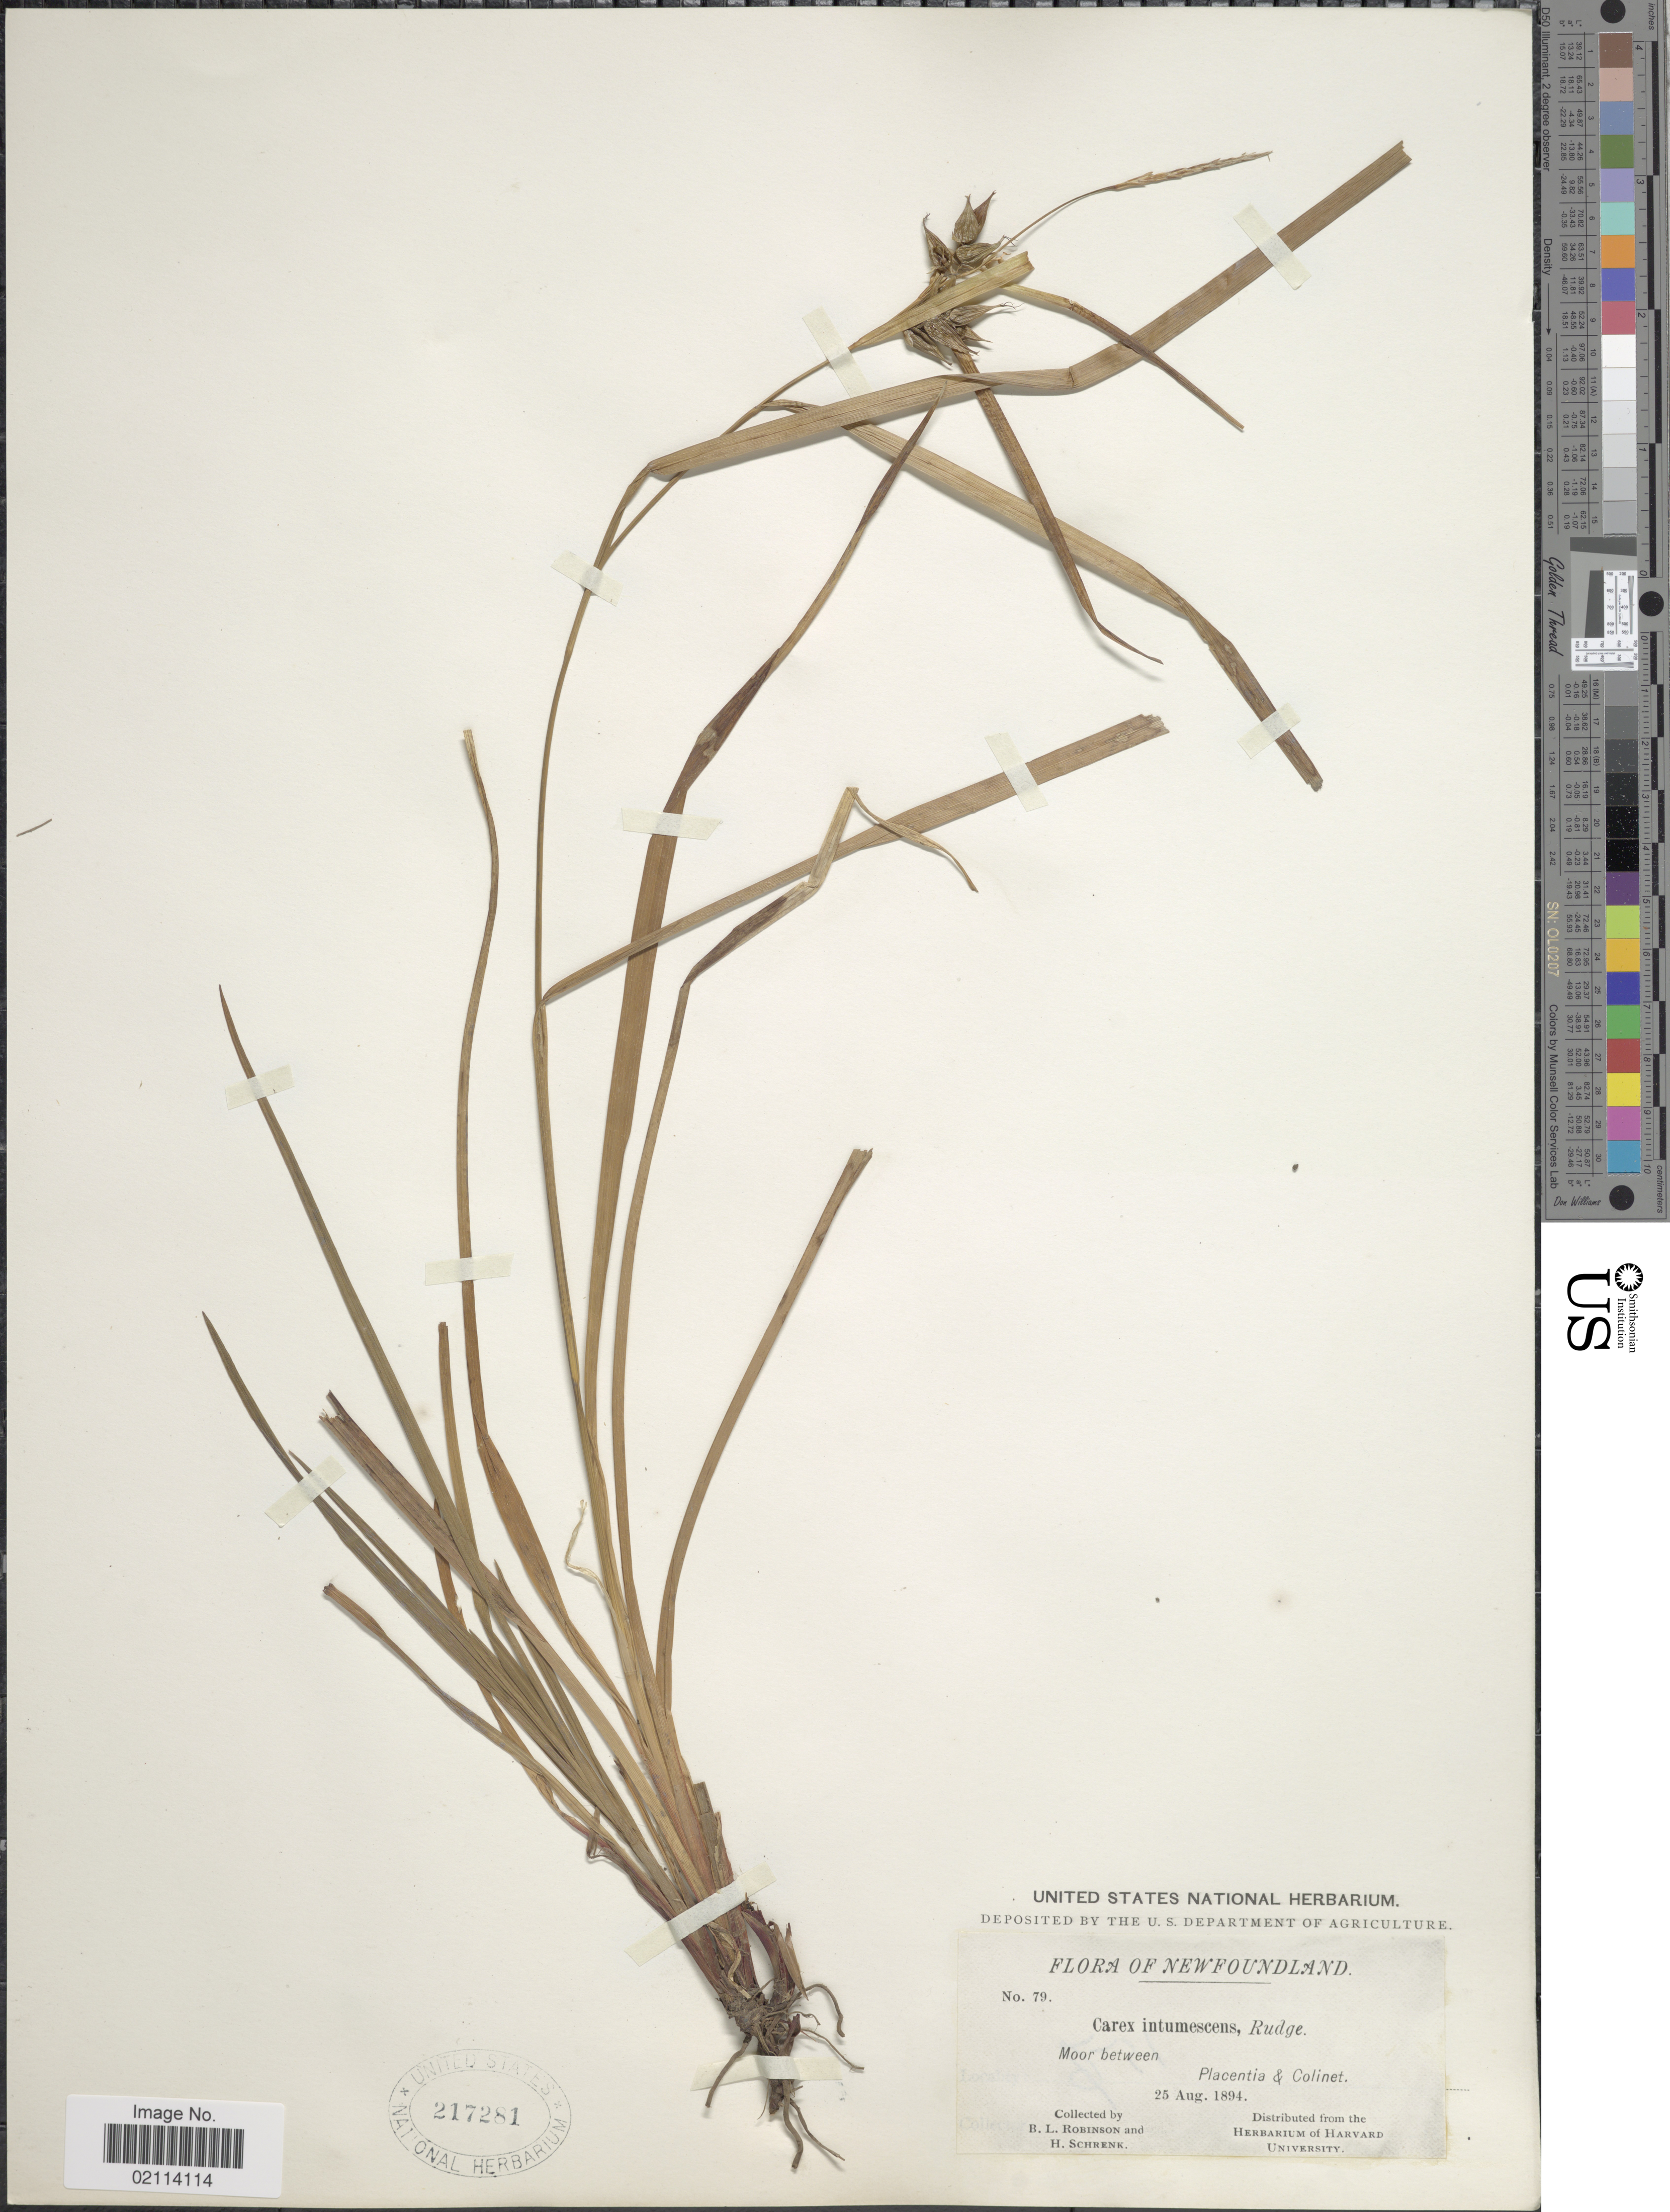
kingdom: Plantae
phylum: Tracheophyta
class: Liliopsida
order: Poales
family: Cyperaceae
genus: Carex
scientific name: Carex intumescens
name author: Rudge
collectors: B. L. Robinson & H. Schrenk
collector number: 79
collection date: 1894-08-25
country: Canada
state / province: Newfoundland and Labrador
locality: Moor between, Placentia & Colinet.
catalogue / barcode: US 21781